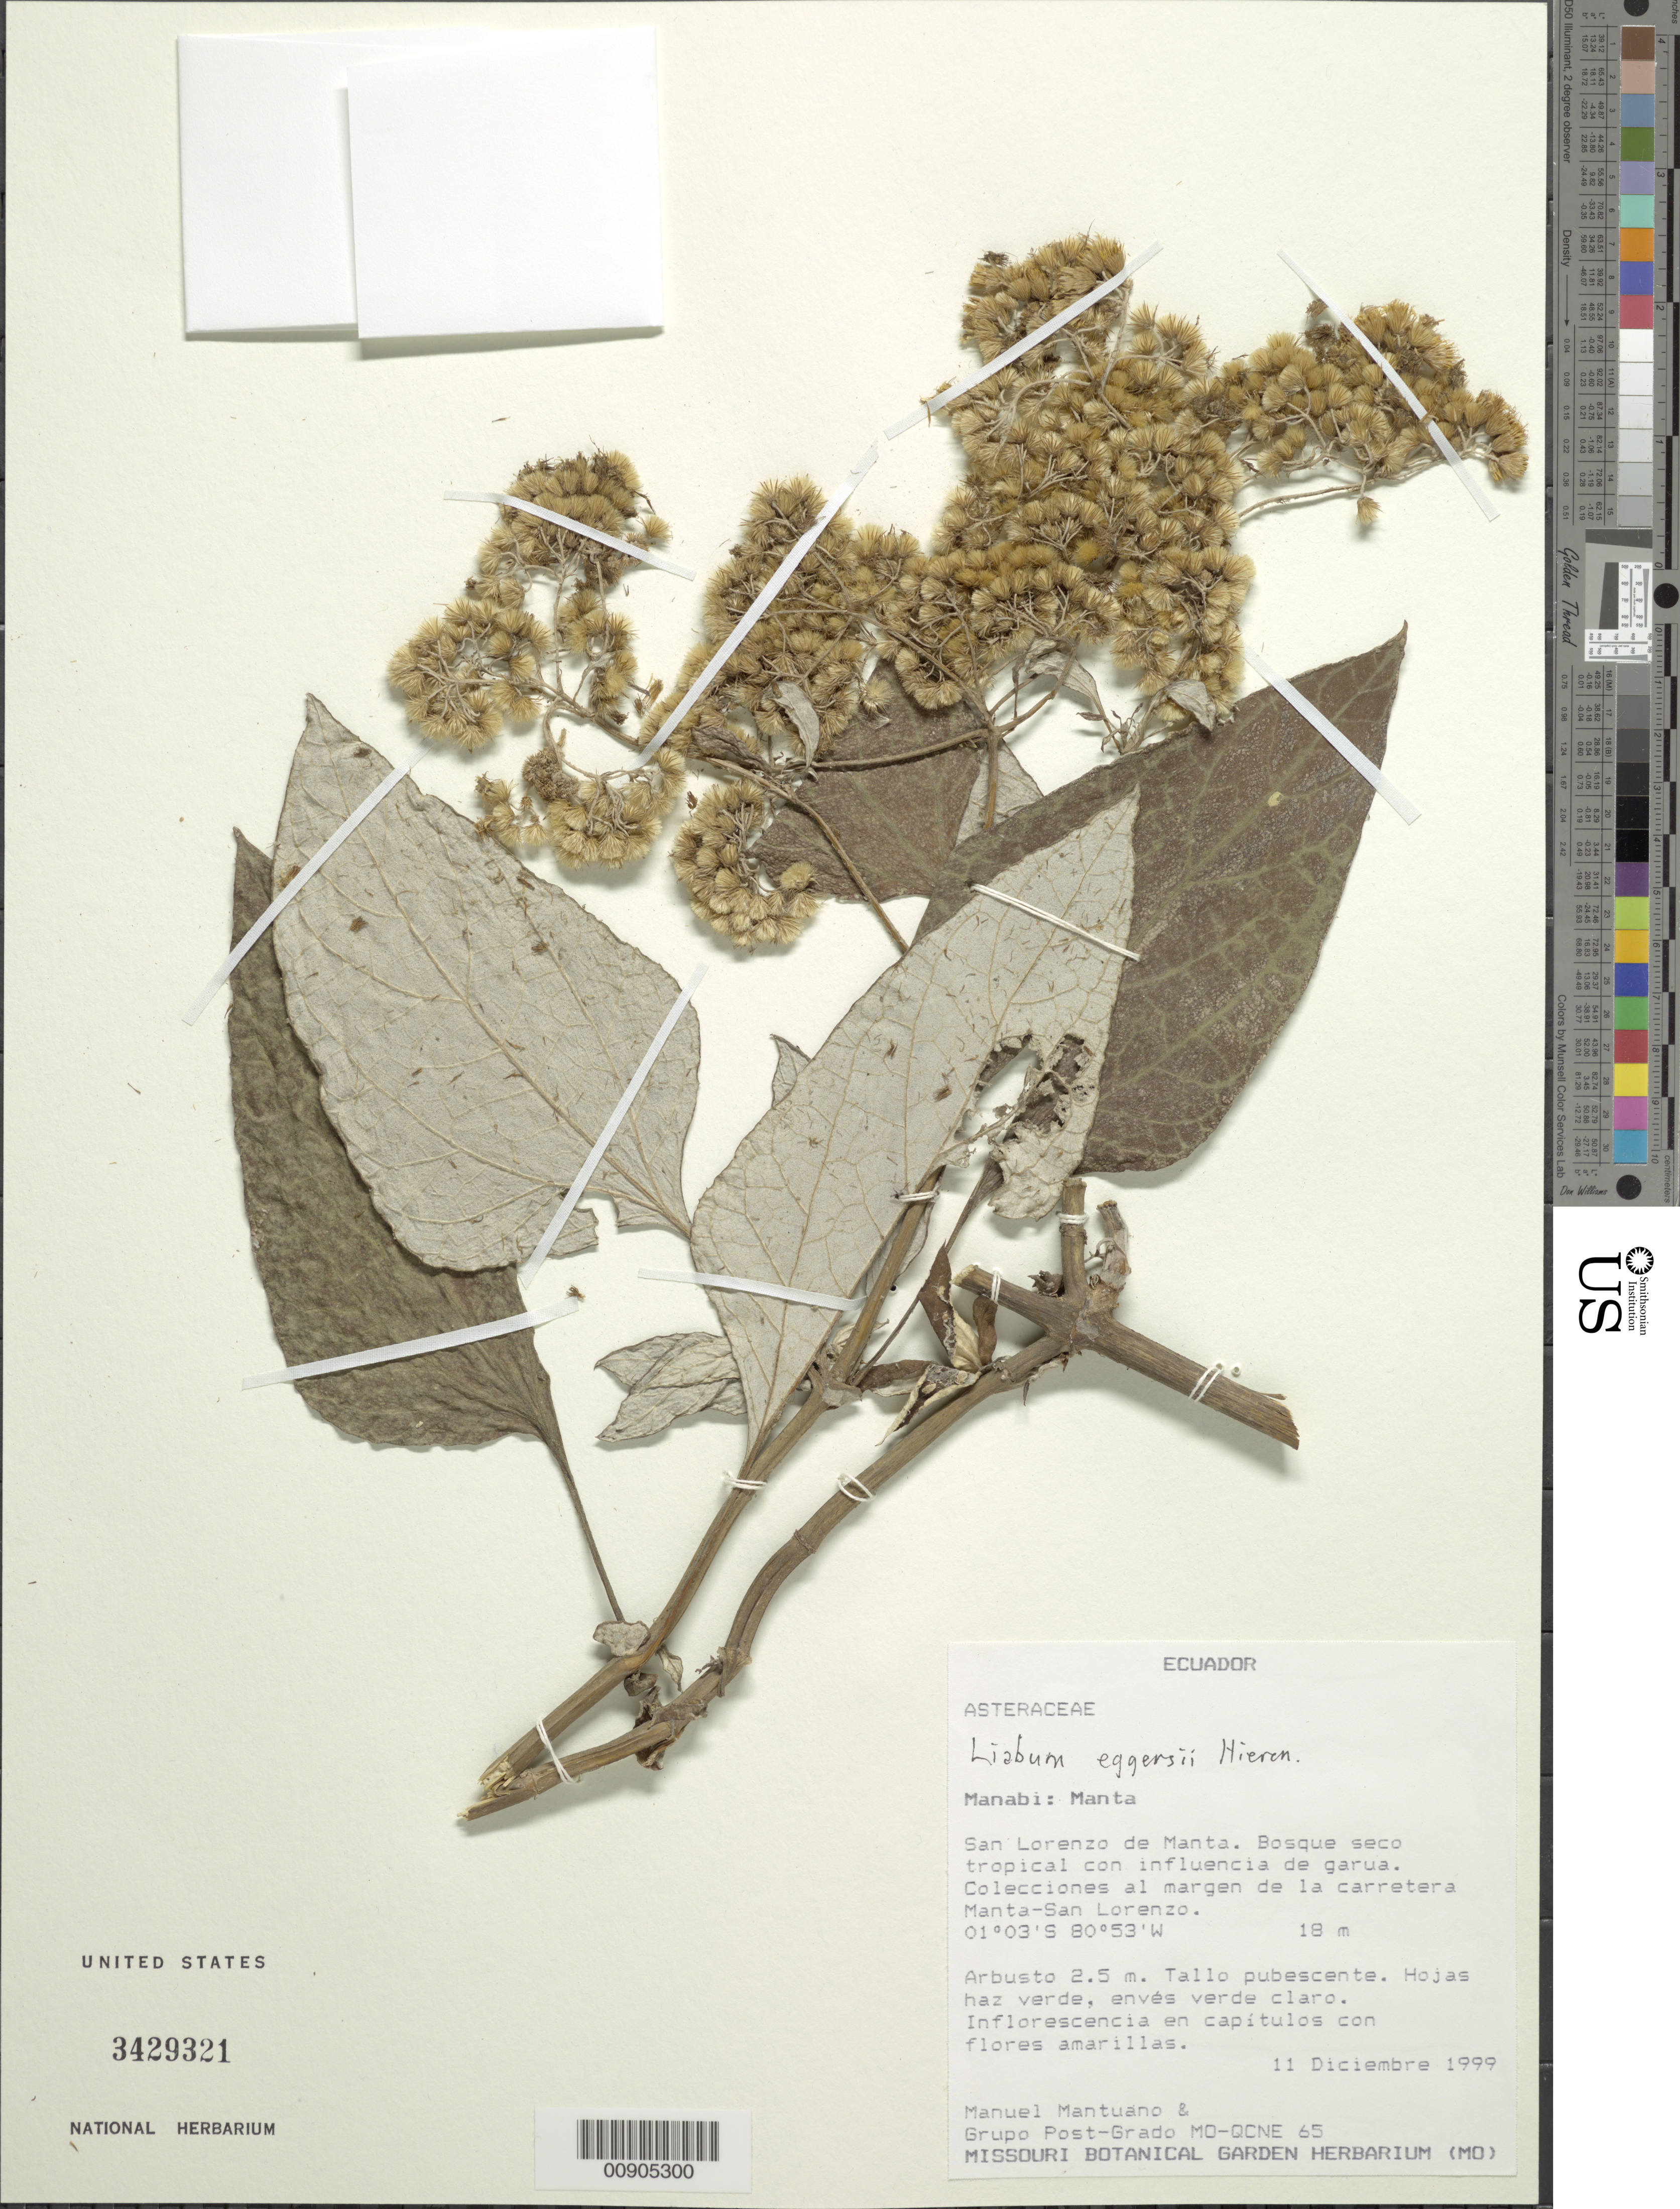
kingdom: Plantae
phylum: Tracheophyta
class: Magnoliopsida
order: Asterales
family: Asteraceae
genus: Liabum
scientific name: Liabum eggersii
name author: Hieron.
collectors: M. Mantuano & Grupo Post-Grado MO-QCNE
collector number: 65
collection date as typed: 11 December 1999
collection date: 1999-12-11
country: Ecuador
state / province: Manabi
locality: Manabi, Manta, San Lorenzo de Manta, carretera Manta-San Lorenzo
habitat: Bosque seco tropical con influencia de garua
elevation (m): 18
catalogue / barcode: US 3429321